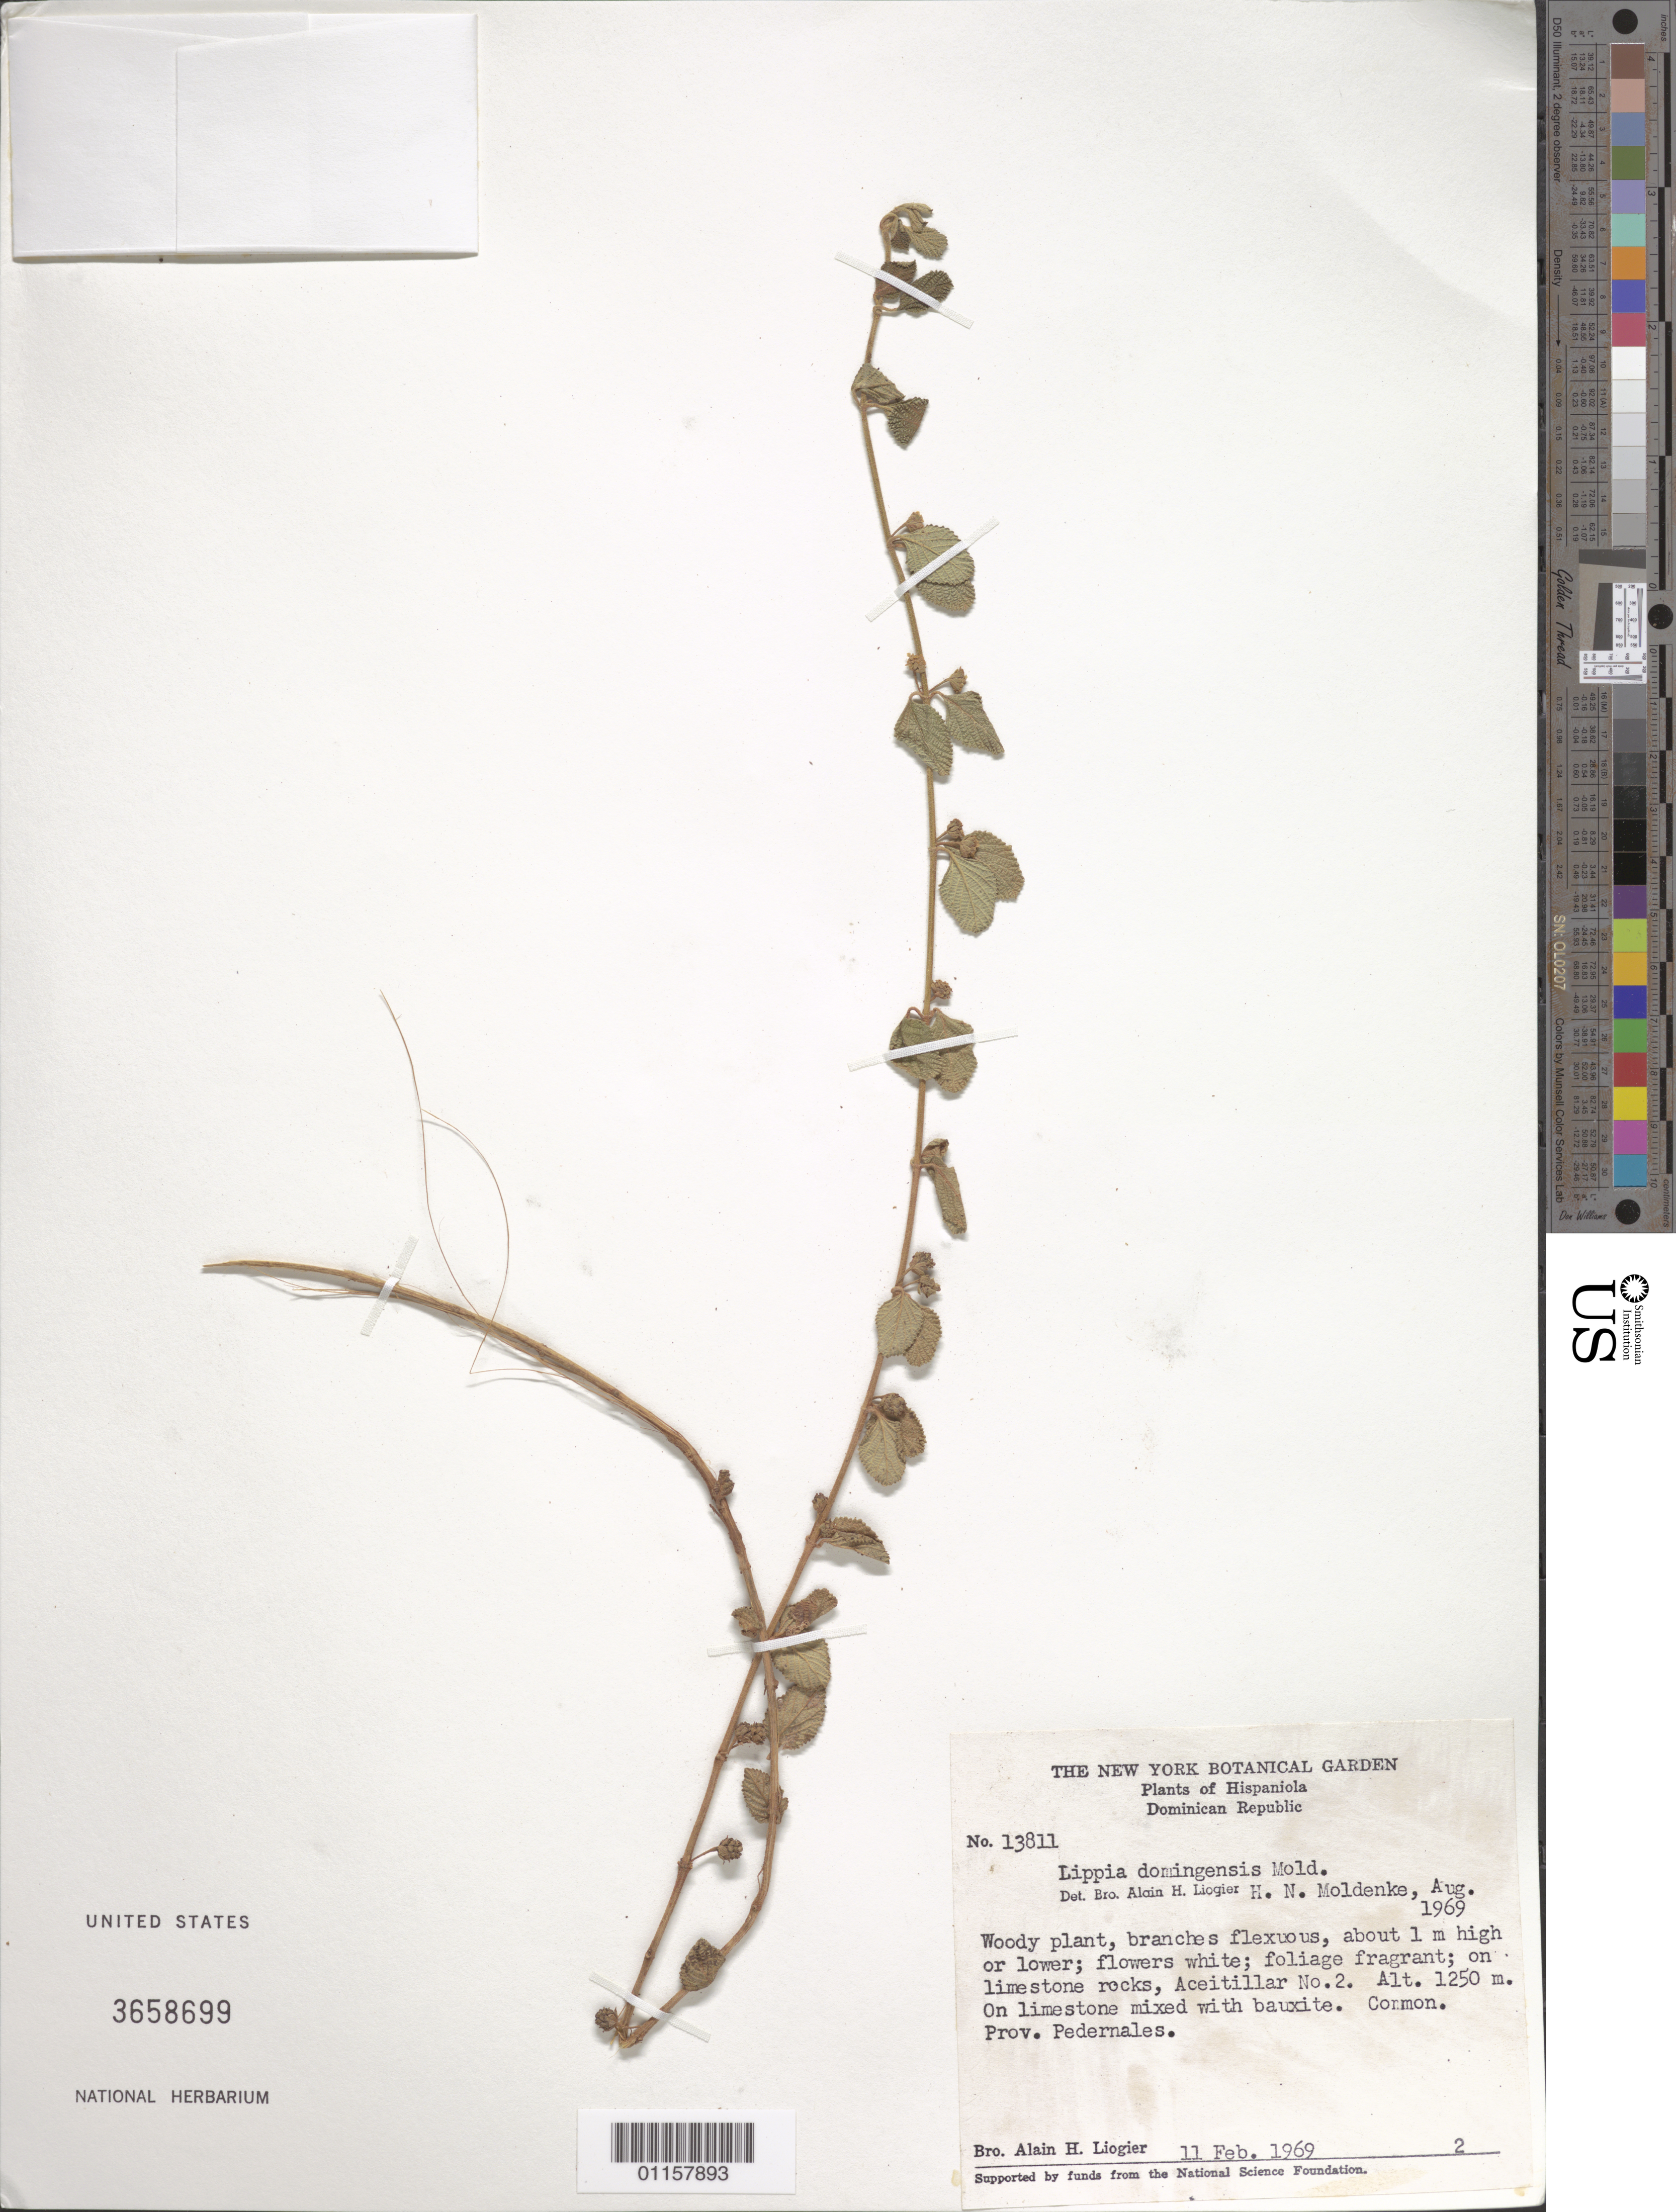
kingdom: Plantae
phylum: Tracheophyta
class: Magnoliopsida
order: Lamiales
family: Verbenaceae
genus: Lippia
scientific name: Lippia domingensis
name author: Moldenke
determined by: Liogier, Alain H.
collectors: A. H. Liogier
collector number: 13811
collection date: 1969-02-11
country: Dominican Republic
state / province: Pedernales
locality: Aceitillar No. 2.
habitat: On limestone mixed with bauxite. On limestone rocks. Common.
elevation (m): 1250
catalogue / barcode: US 3658699